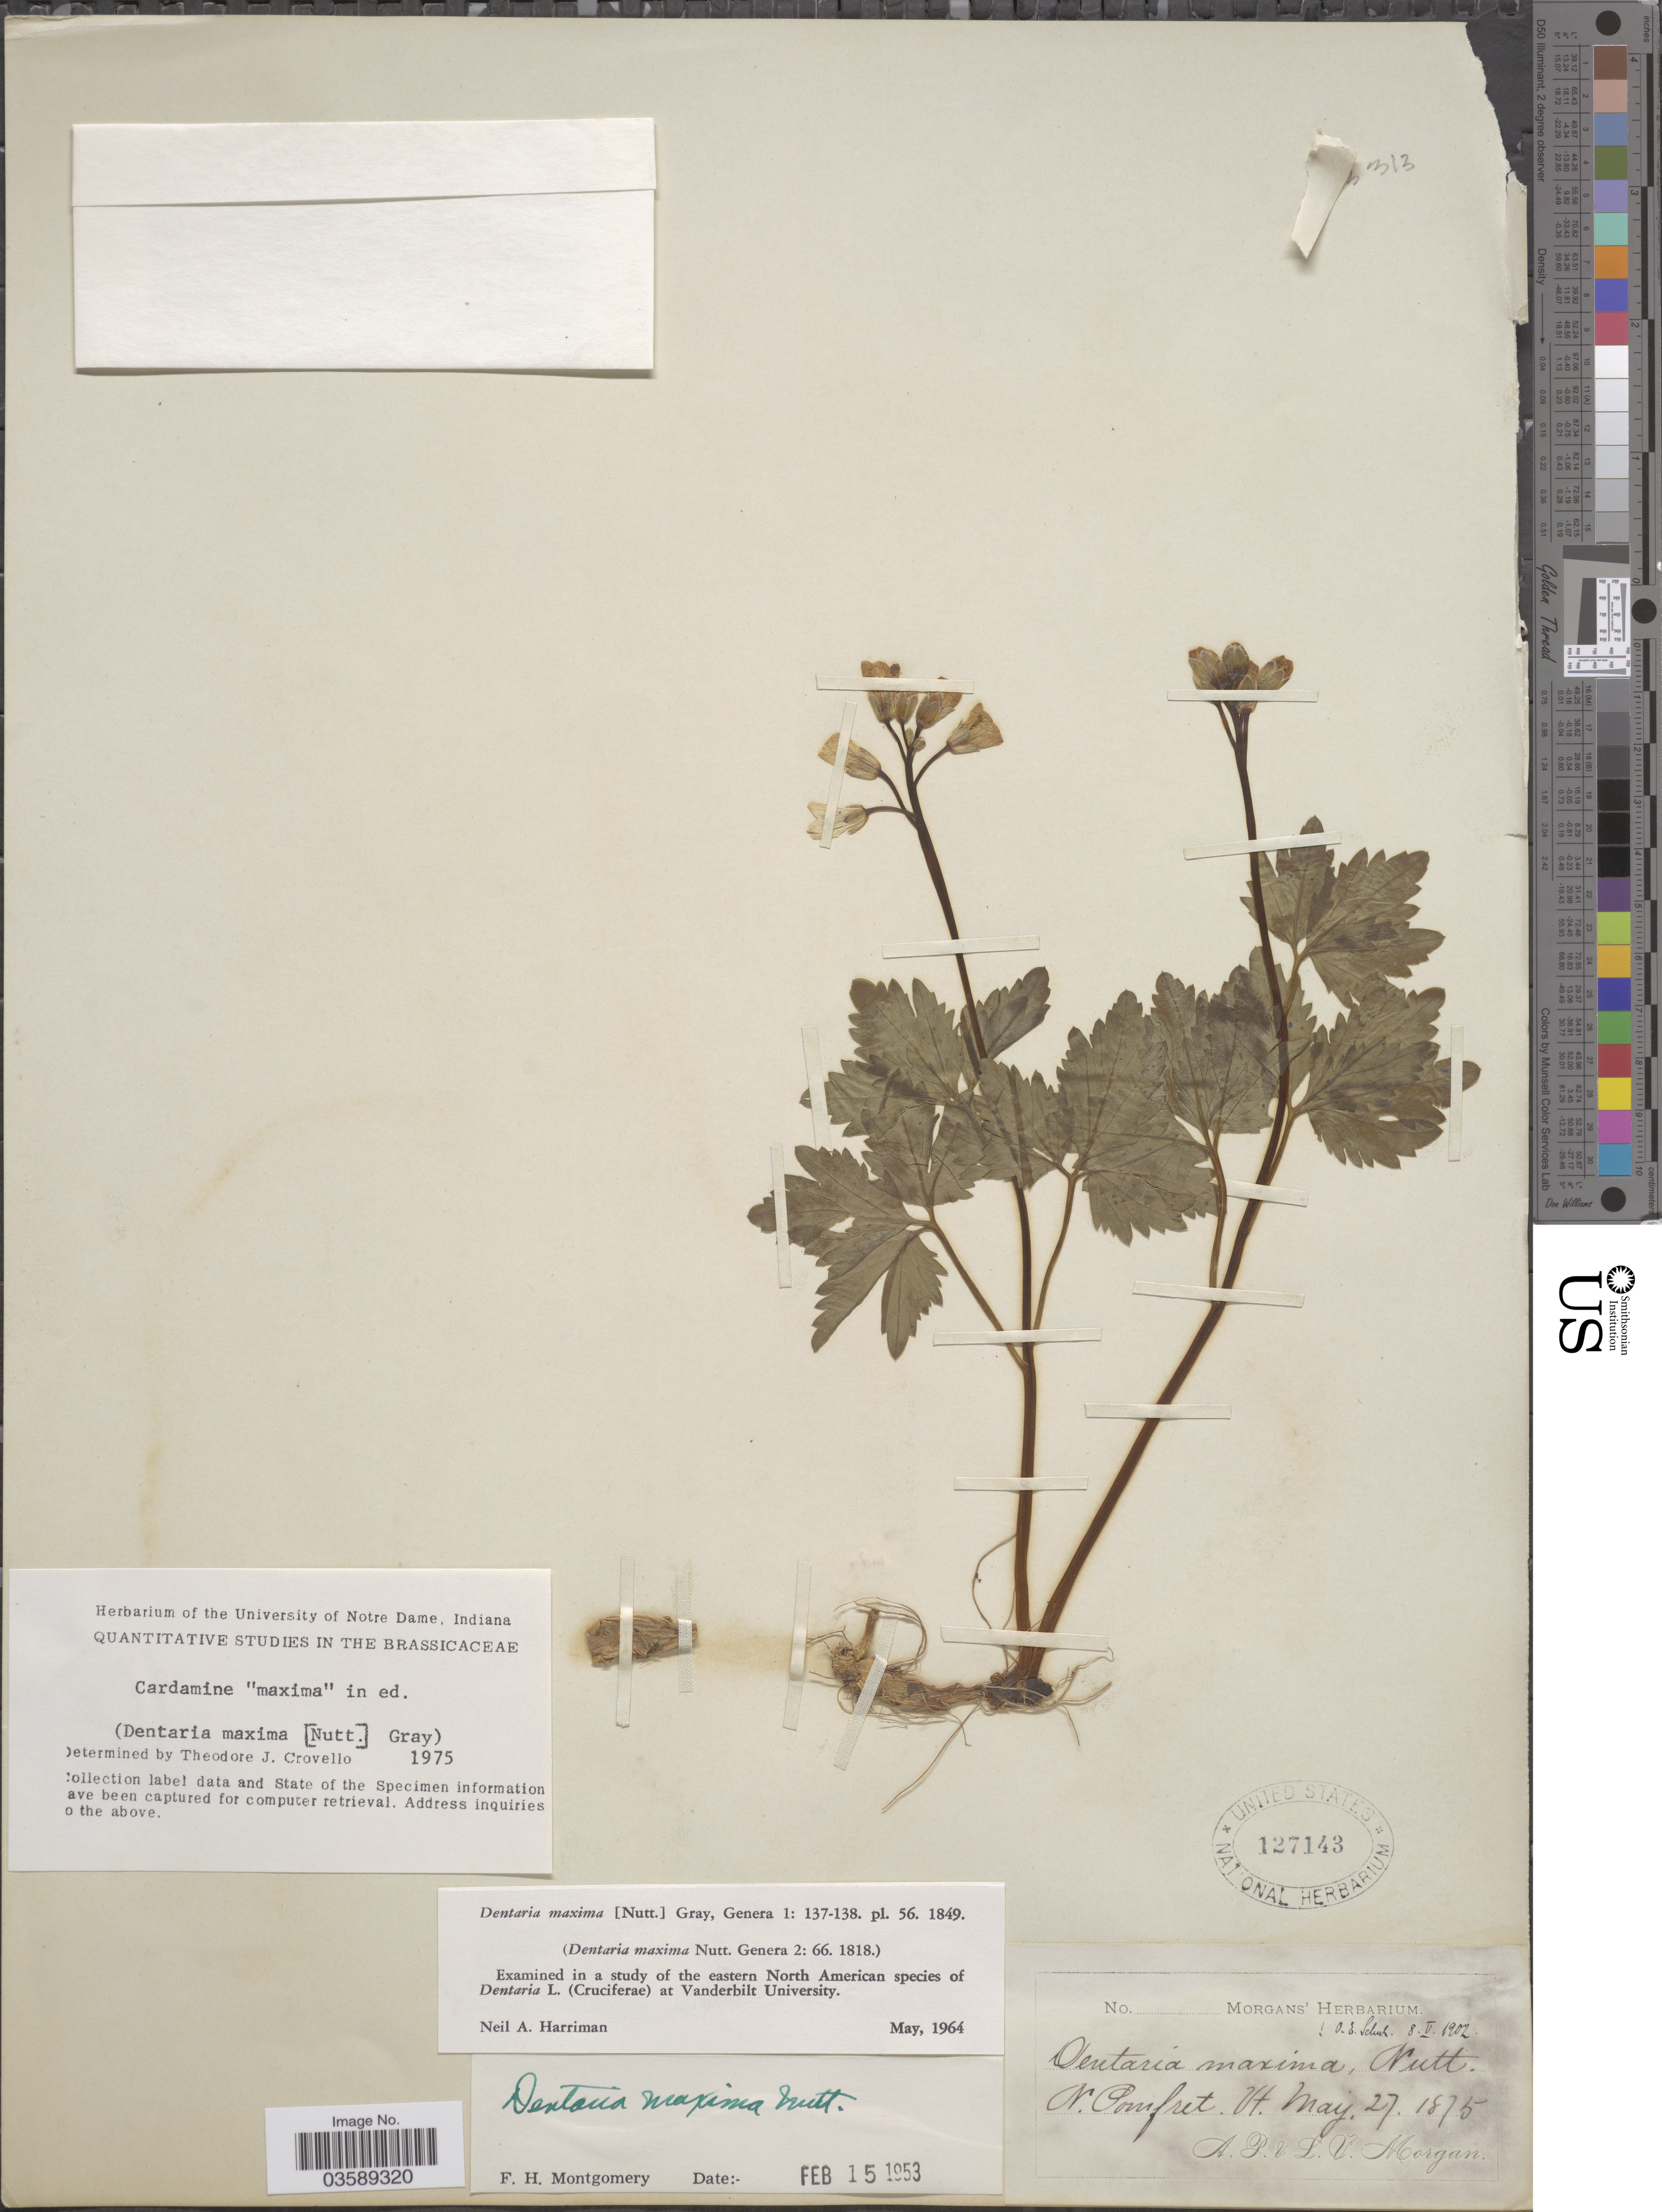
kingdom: Plantae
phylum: Tracheophyta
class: Magnoliopsida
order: Brassicales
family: Brassicaceae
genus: Cardamine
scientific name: Cardamine maxima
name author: (Nutt.) Alph. Wood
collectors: A. Morgan & L. Morgan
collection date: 1875-05-27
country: United States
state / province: Vermont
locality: N. Pomfret.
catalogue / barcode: US 127143